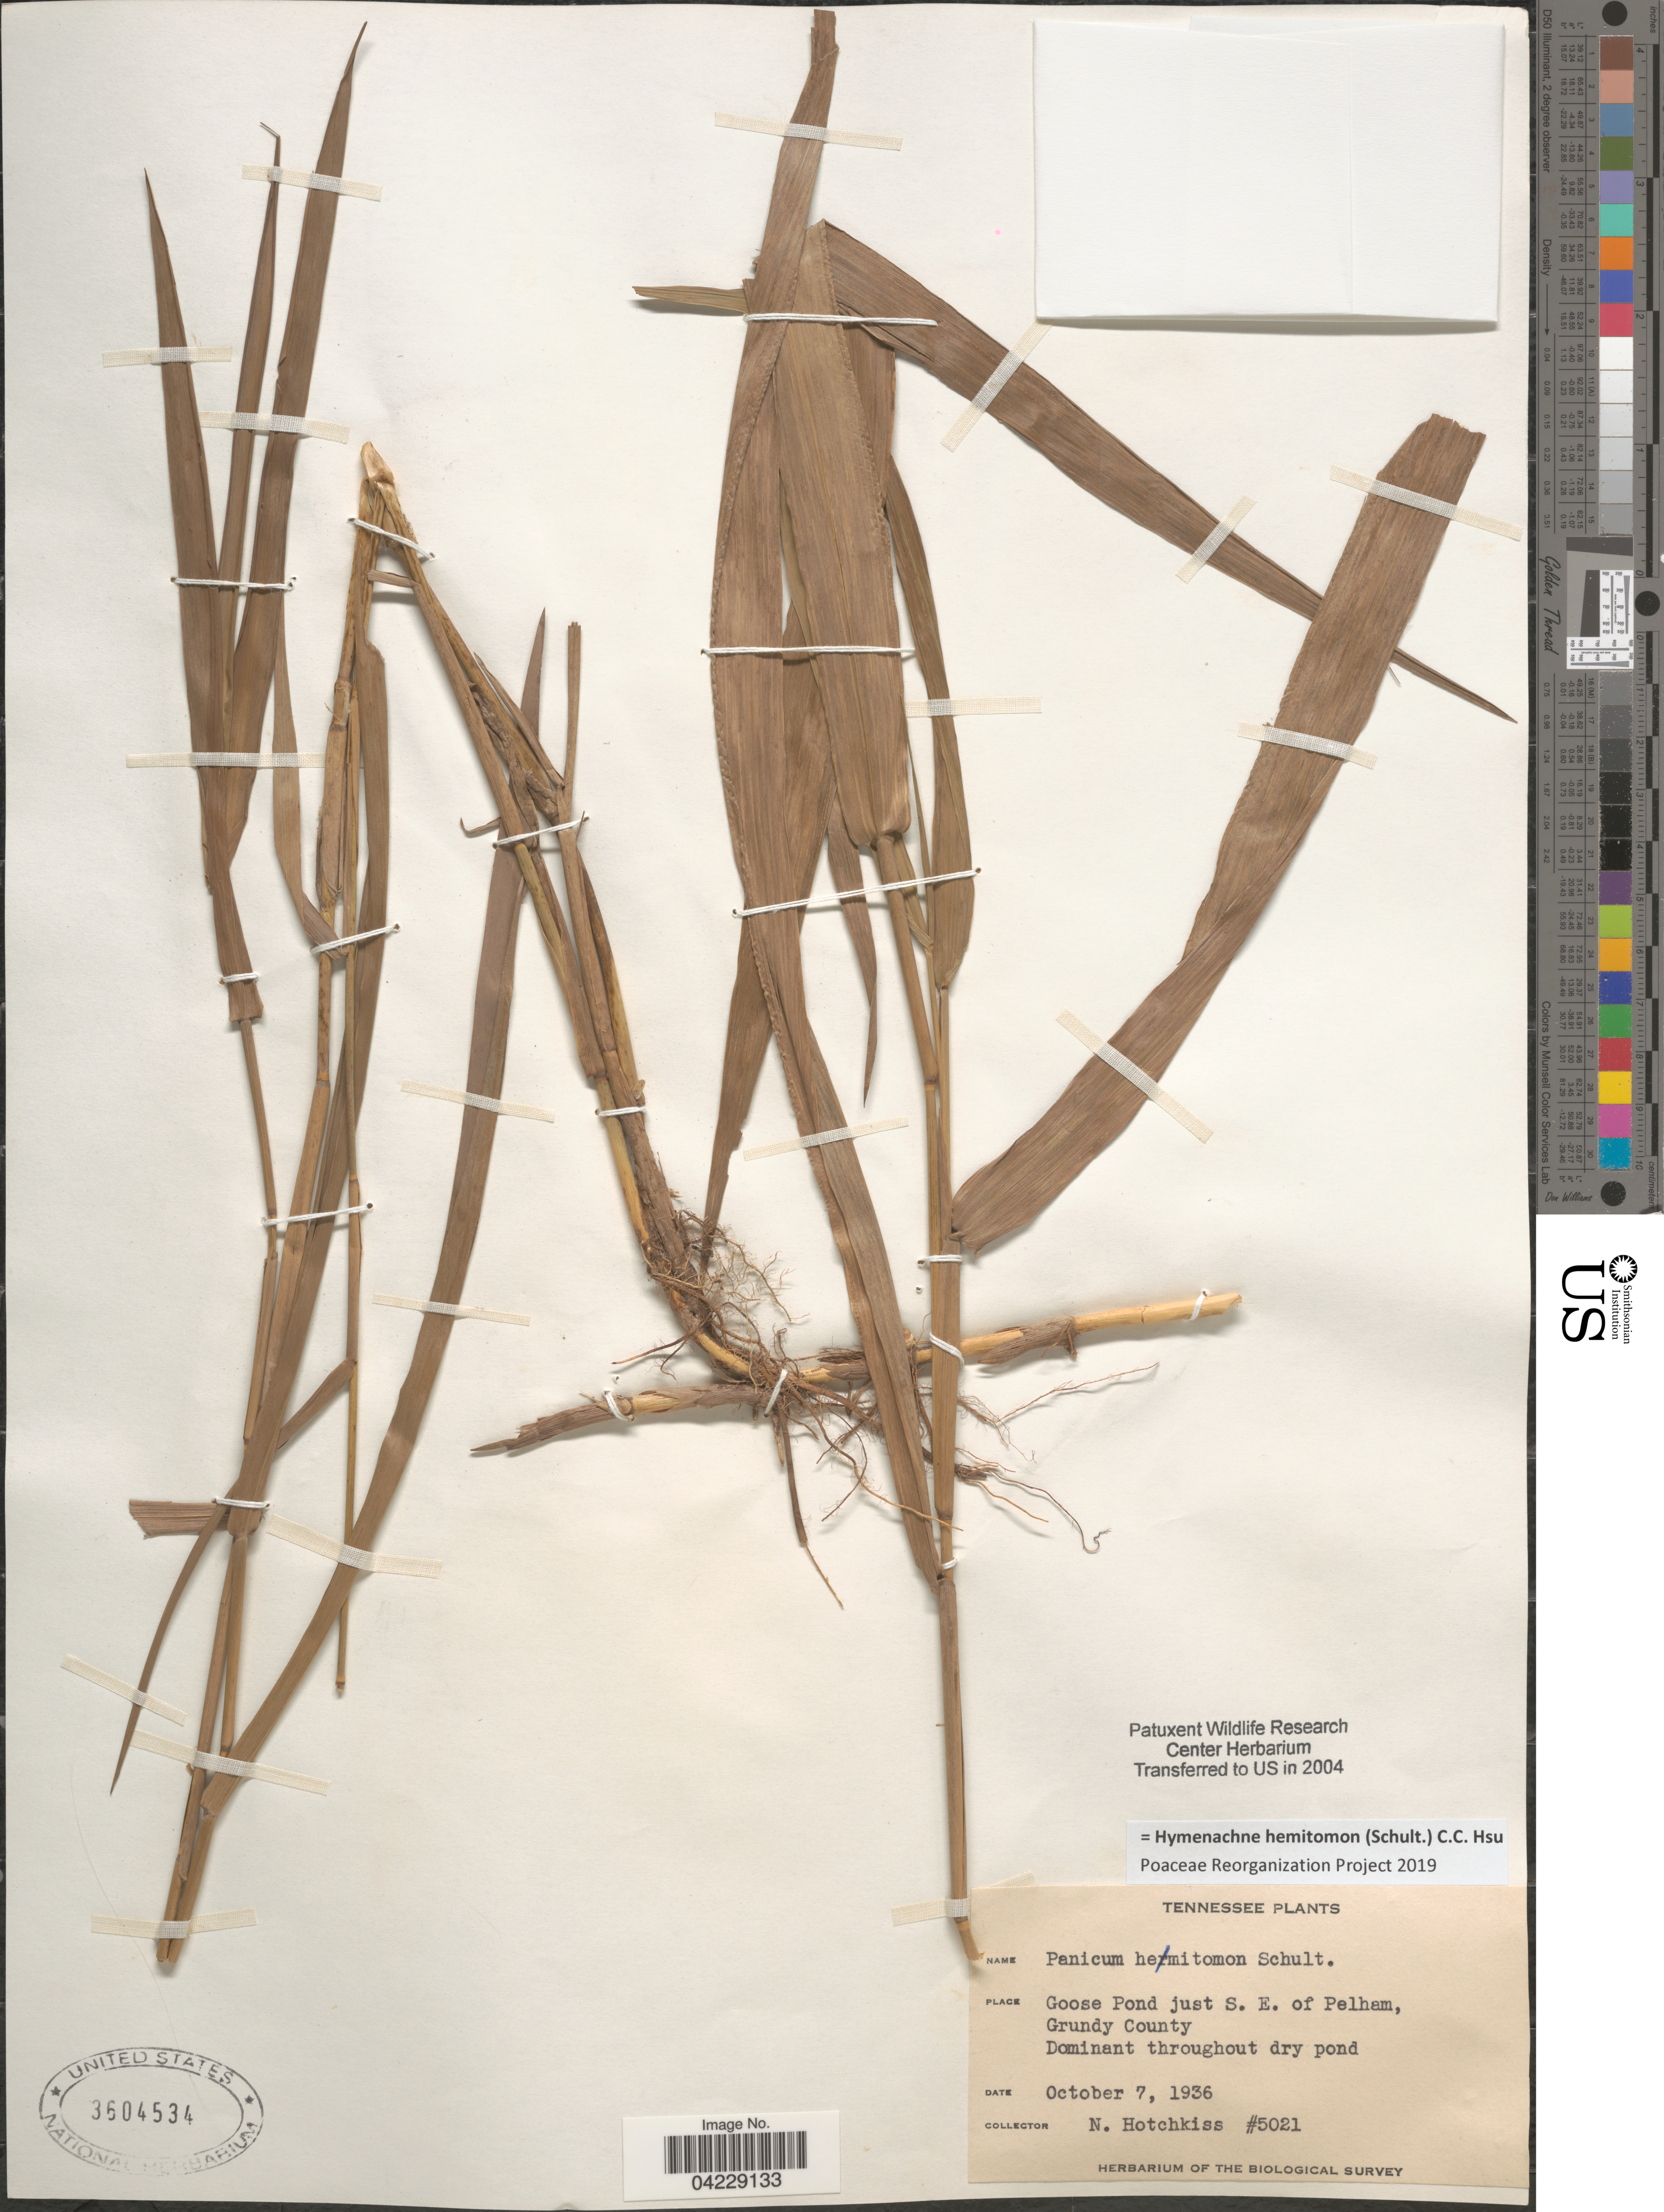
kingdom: Plantae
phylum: Tracheophyta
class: Liliopsida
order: Poales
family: Poaceae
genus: Hymenachne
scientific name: Hymenachne hemitomon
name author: (Schult.) C. C. Hsu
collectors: N. Hotchkiss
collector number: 5021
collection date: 1936-10-07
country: United States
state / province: Tennessee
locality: Goose Pond just S. E. of Pelham, Grundy County. The Biological Survey.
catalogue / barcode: US 3604534